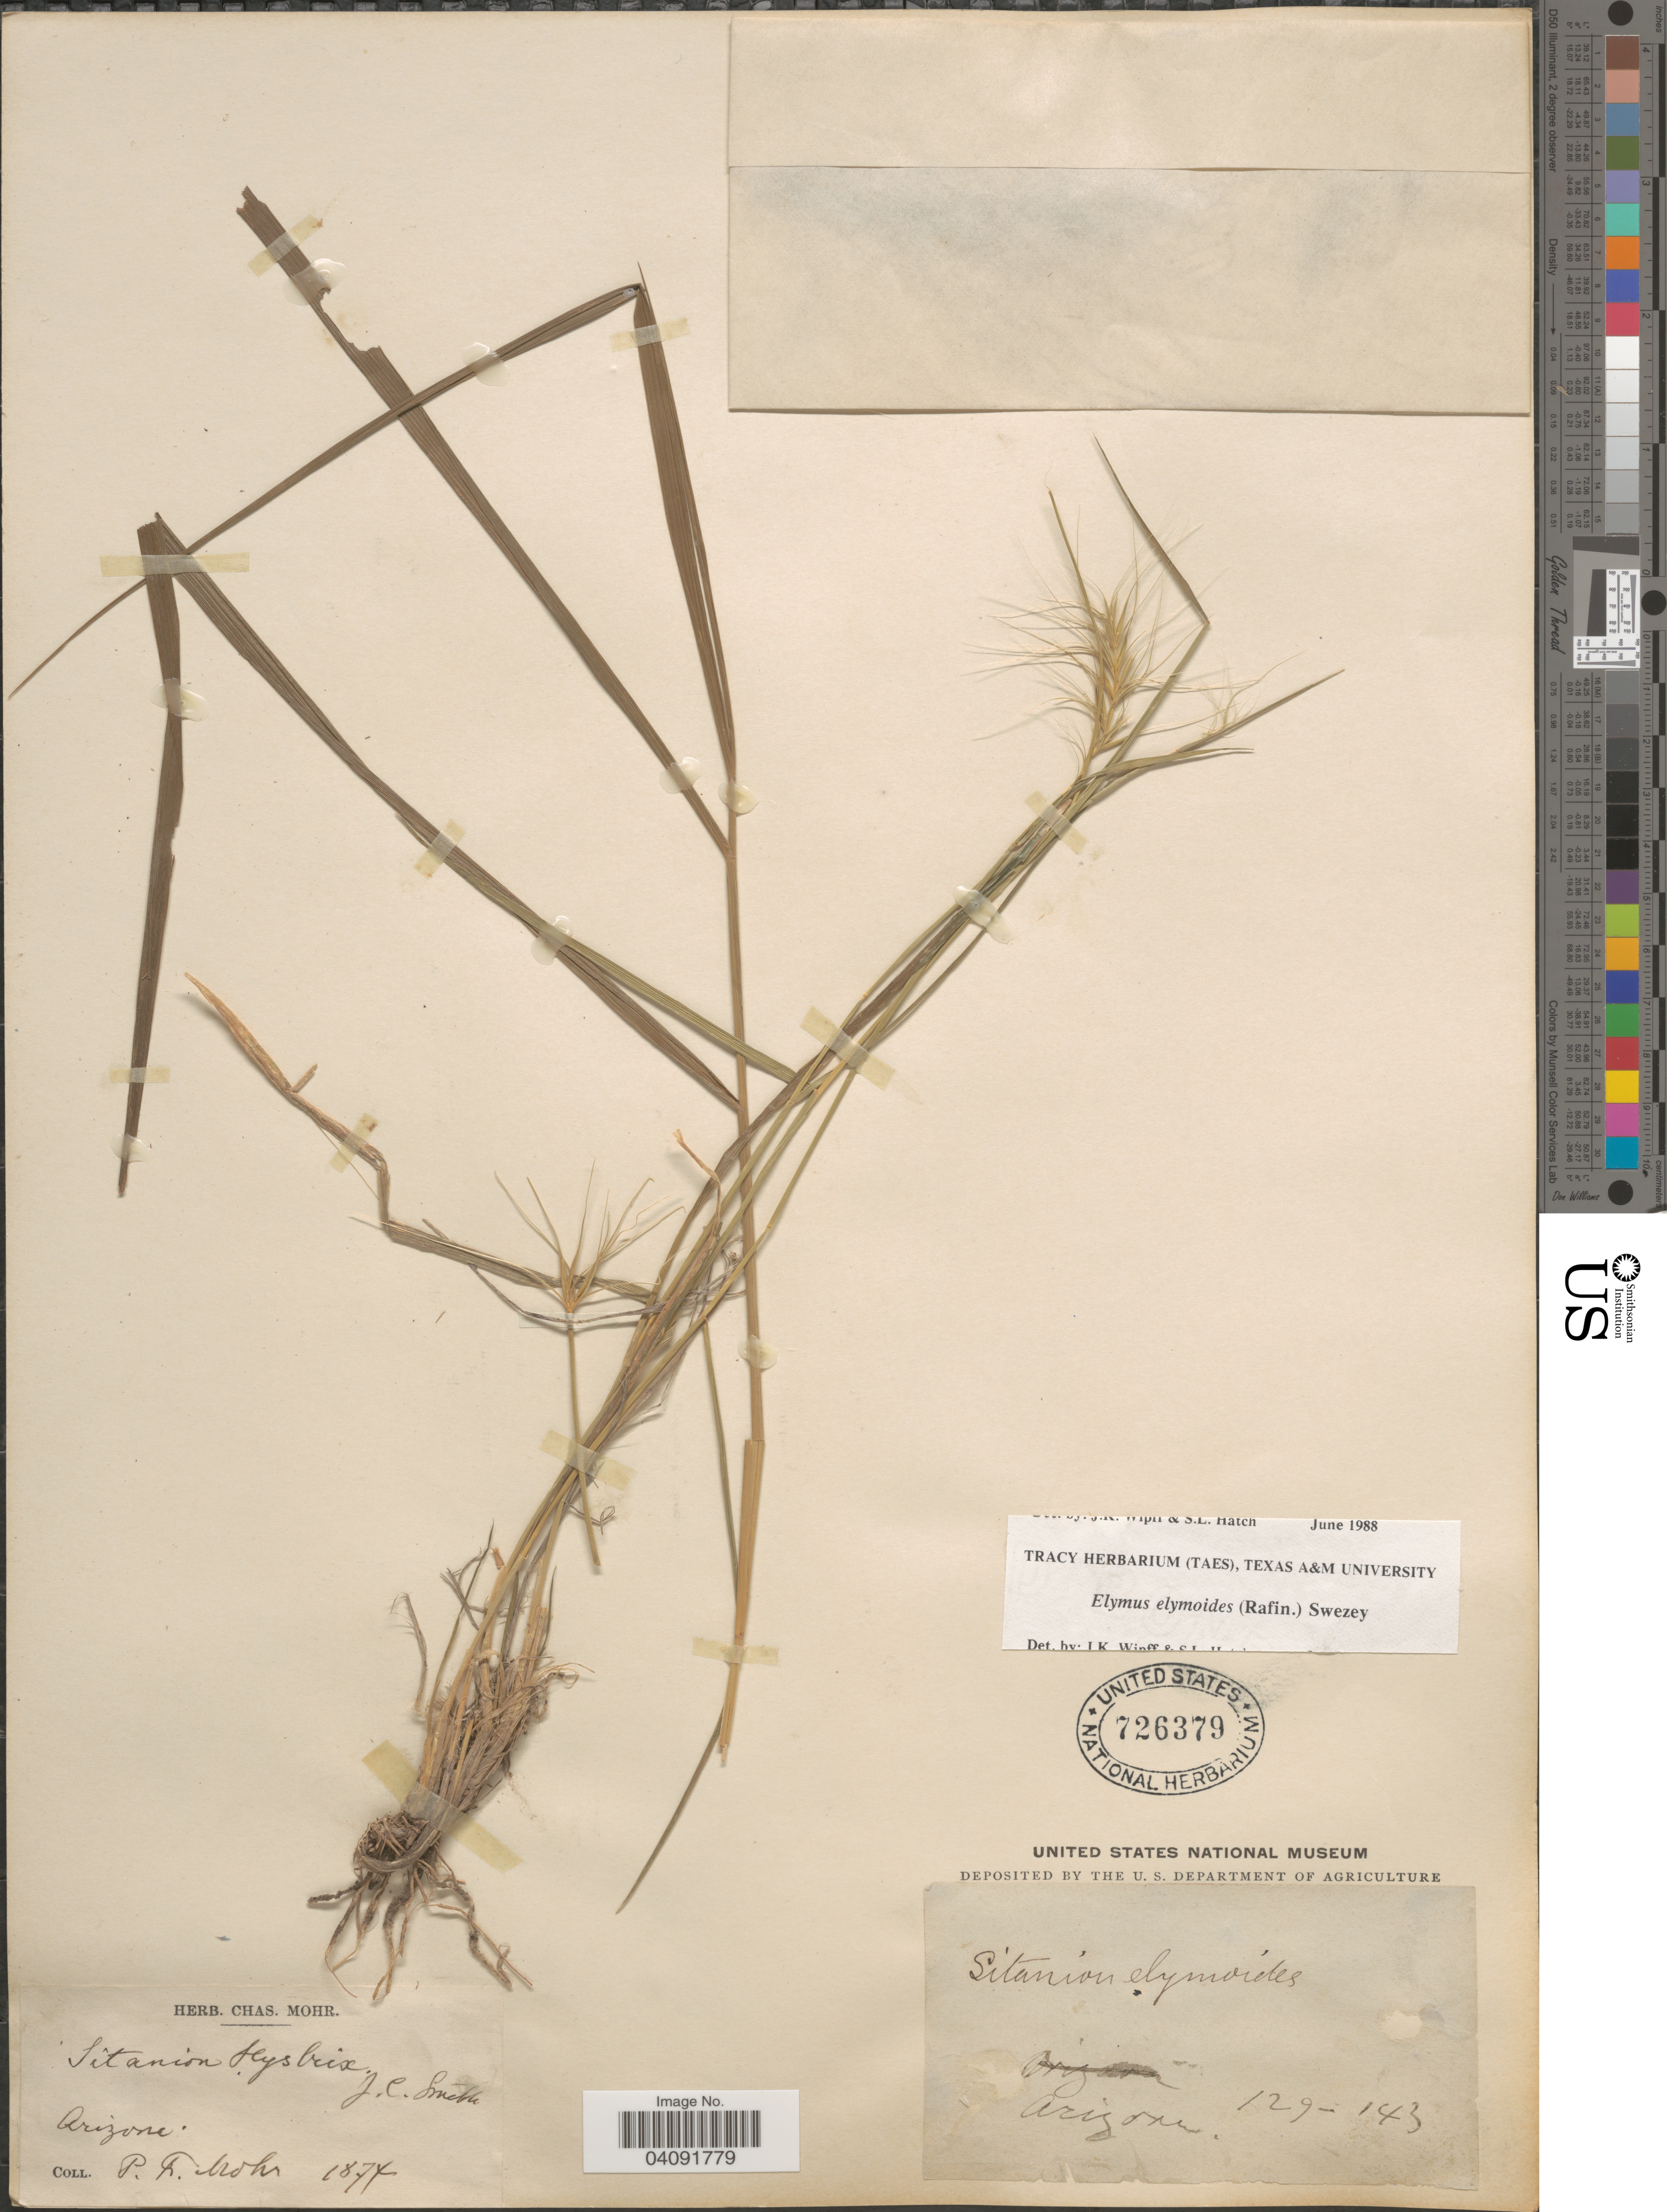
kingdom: Plantae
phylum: Tracheophyta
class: Liliopsida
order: Poales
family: Poaceae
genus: Elymus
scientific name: Elymus elymoides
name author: (Raf.) Swezey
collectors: P. F. Mohr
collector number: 129-143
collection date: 1874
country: United States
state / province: Arizona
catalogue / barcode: US 726379